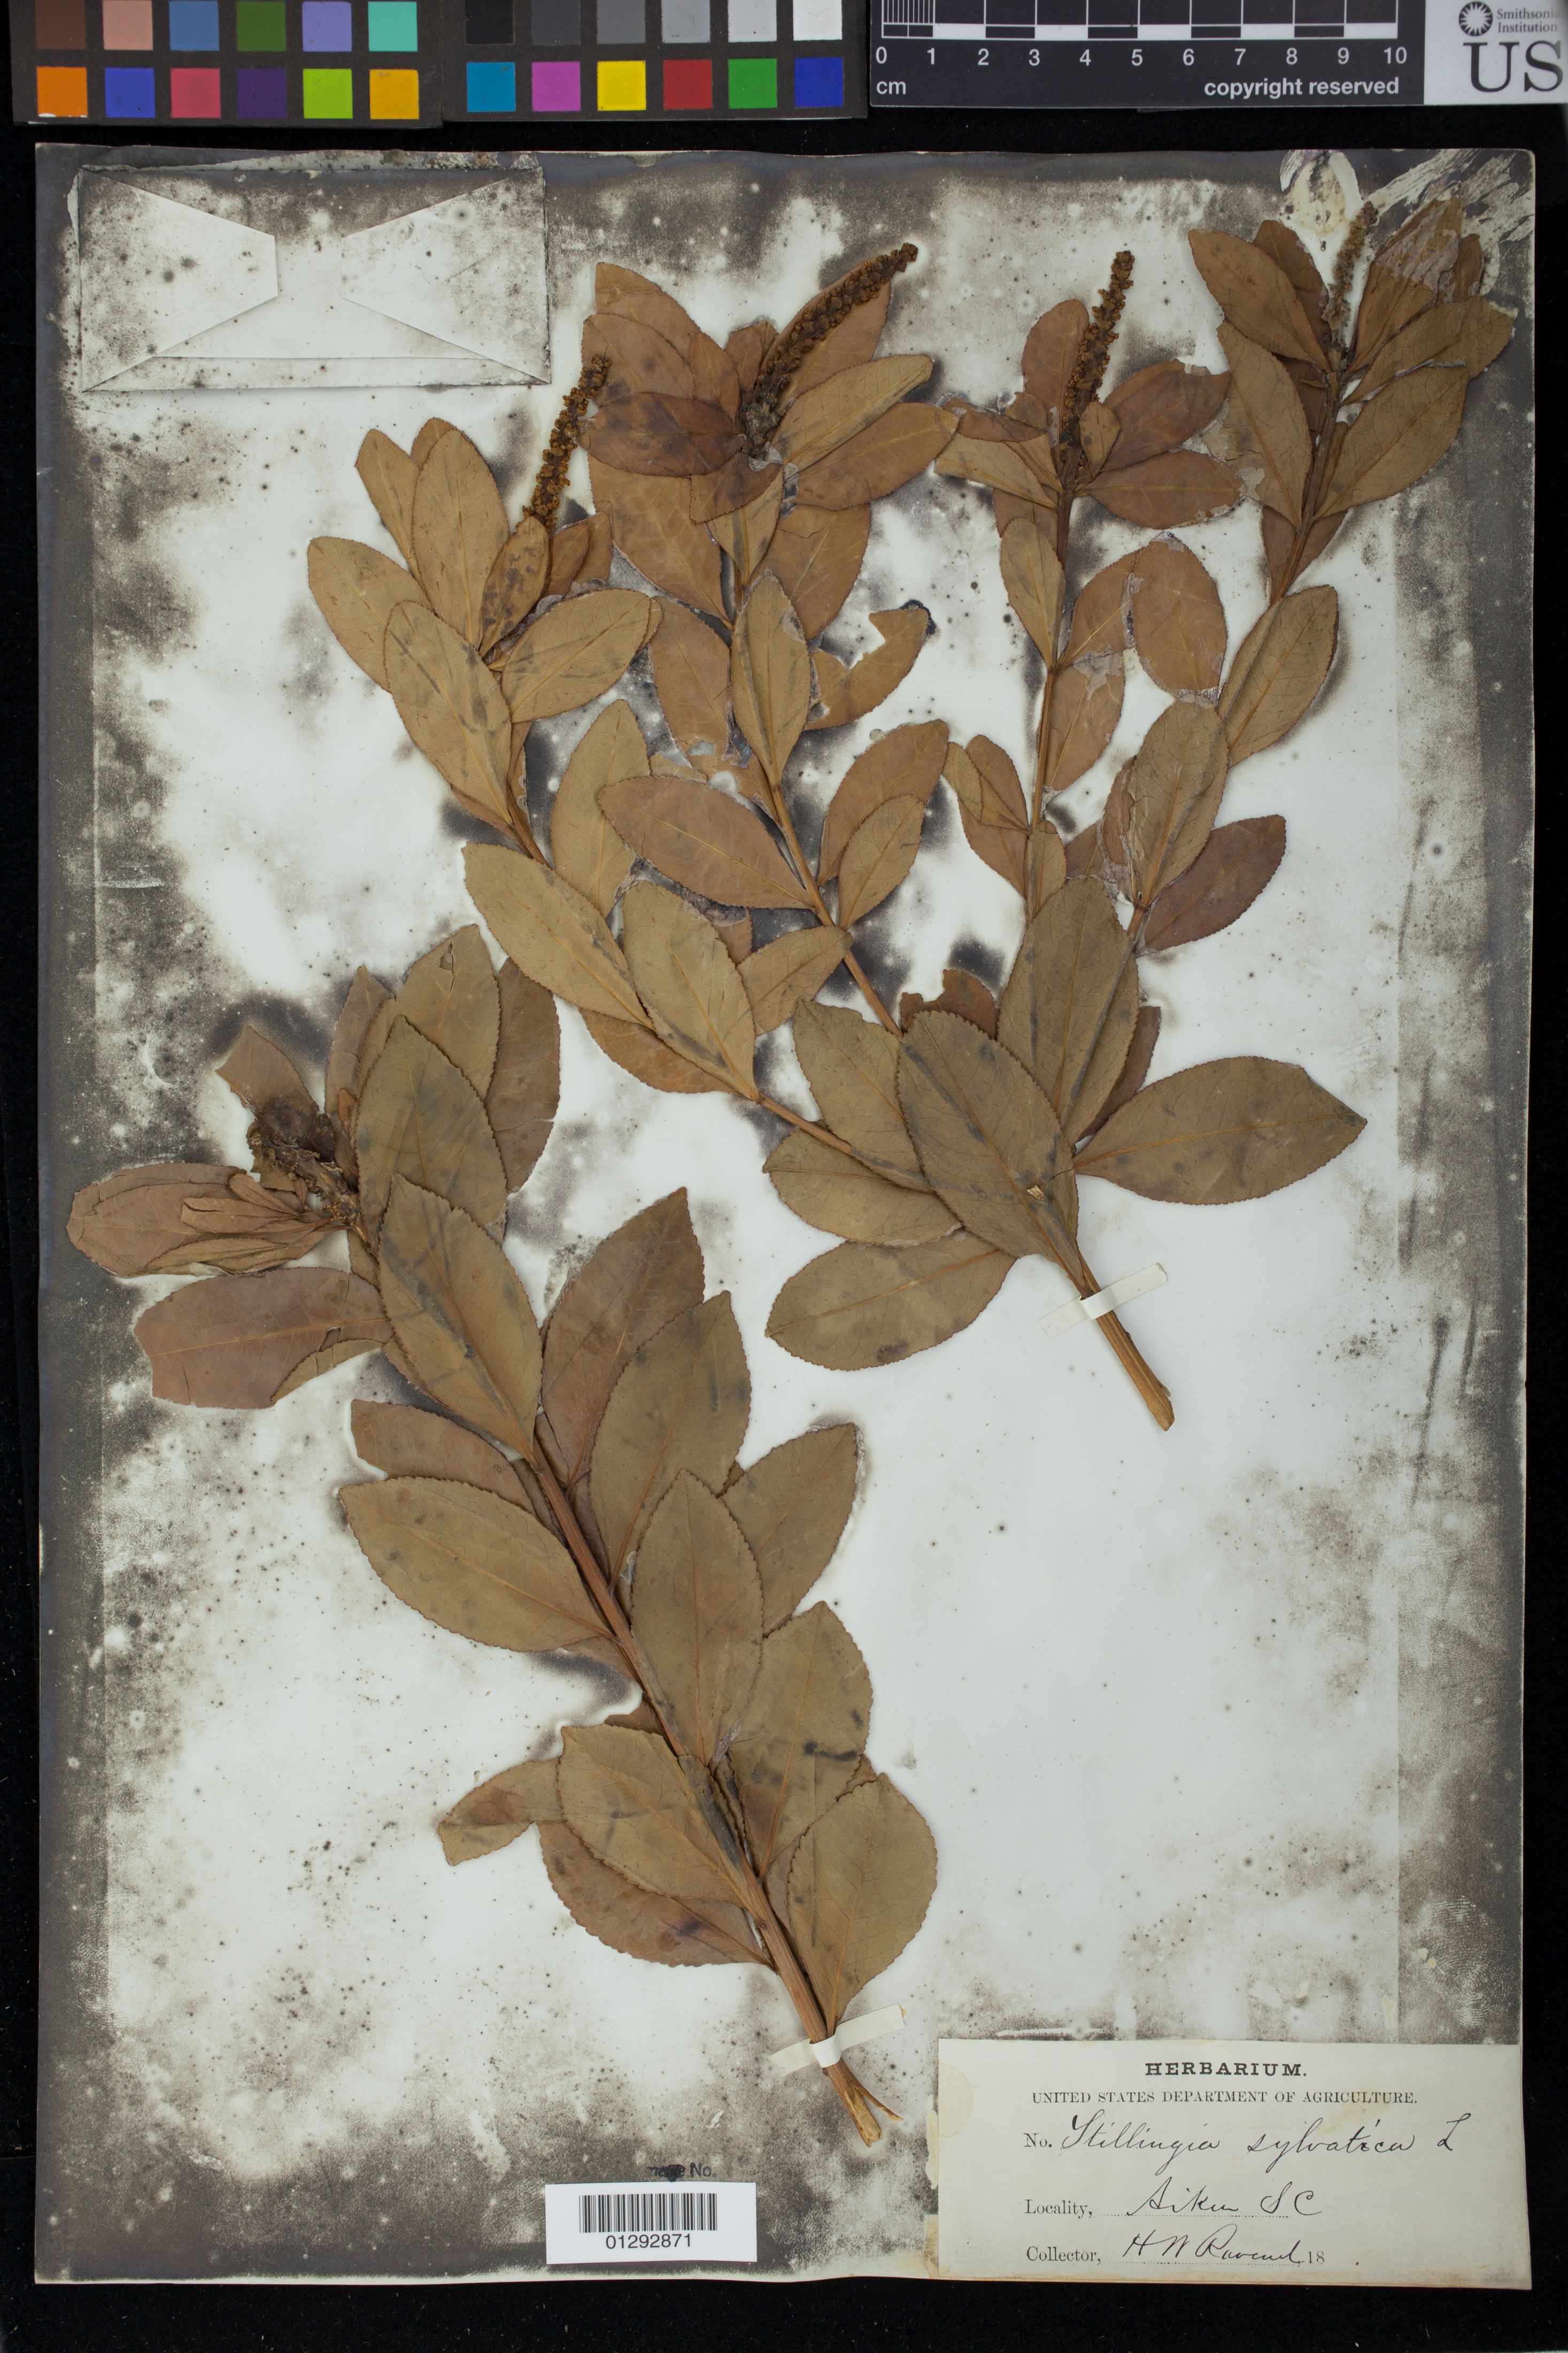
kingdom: Plantae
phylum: Tracheophyta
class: Magnoliopsida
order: Malpighiales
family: Euphorbiaceae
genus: Stillingia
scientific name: Stillingia sylvatica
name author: L.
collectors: H. Ravenel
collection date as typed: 18--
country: United States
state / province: South Carolina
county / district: Aiken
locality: Aiken